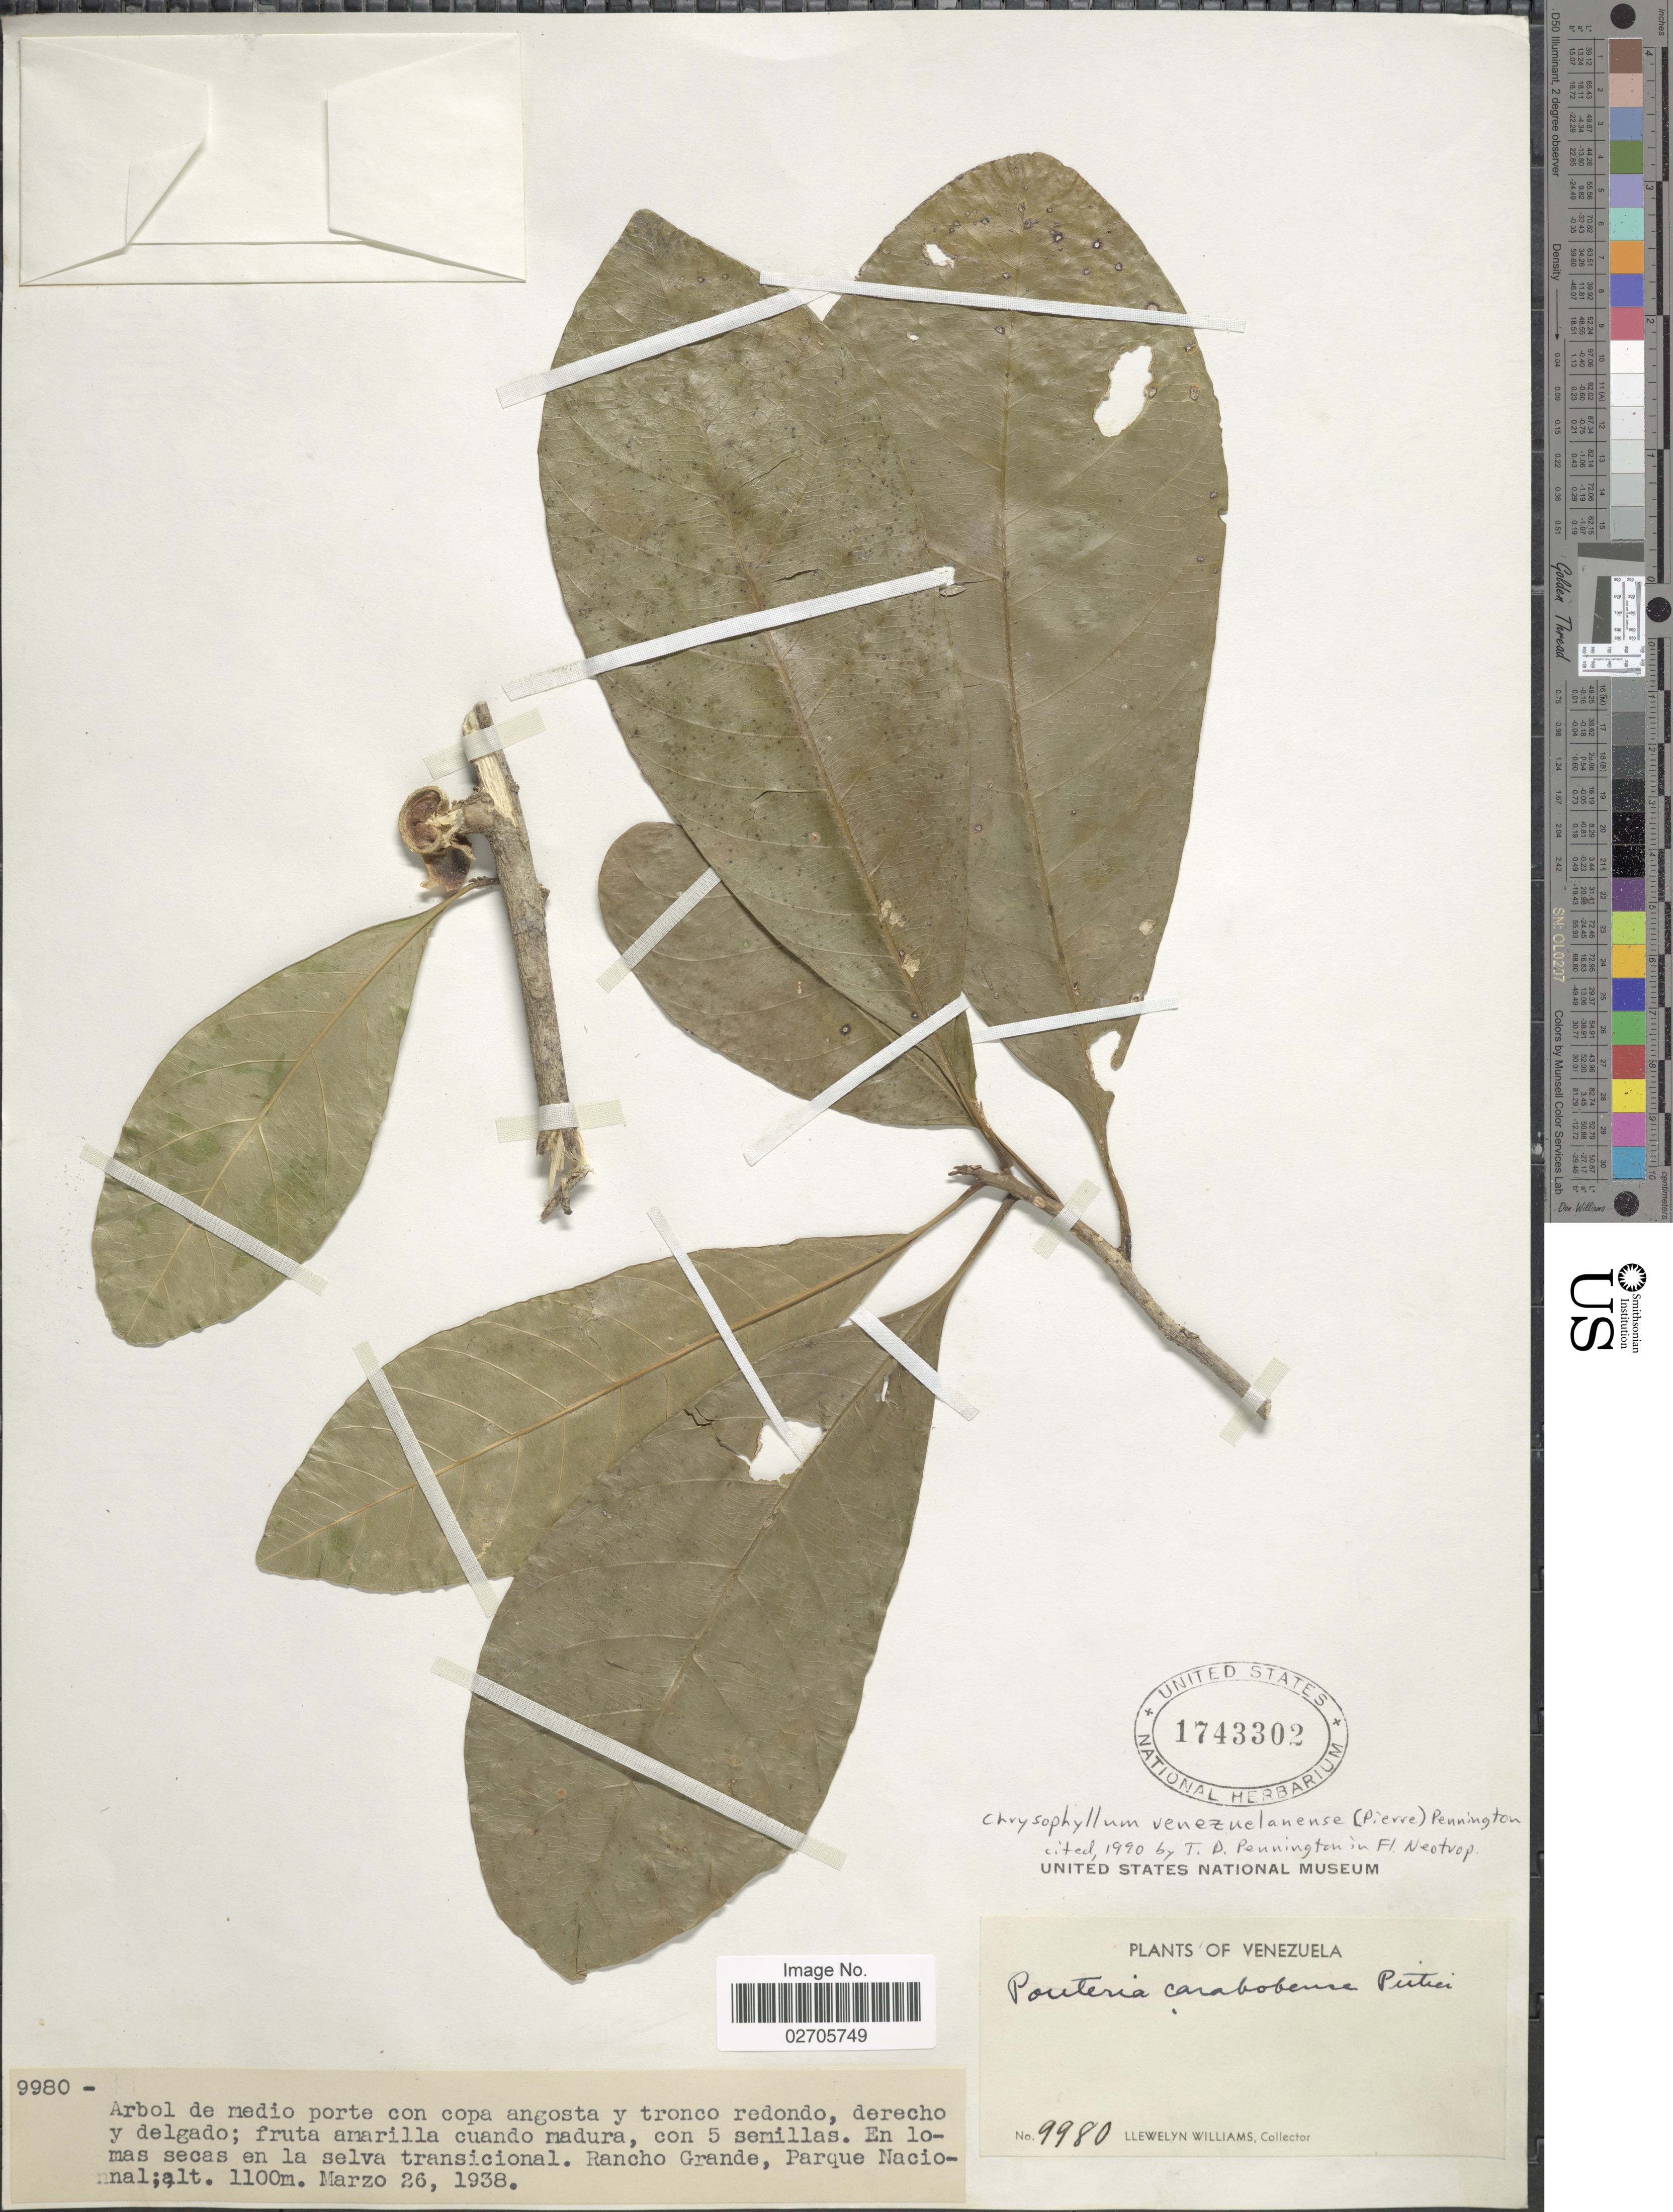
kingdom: Plantae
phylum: Tracheophyta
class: Magnoliopsida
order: Ericales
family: Sapotaceae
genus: Chrysophyllum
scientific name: Chrysophyllum venezuelanense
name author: (Pierre) T.D. Penn.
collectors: Ll. Williams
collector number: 9980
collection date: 1938-03-26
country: Venezuela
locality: Rancho Grande, Parque Nacional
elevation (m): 1100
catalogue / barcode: US 1743302